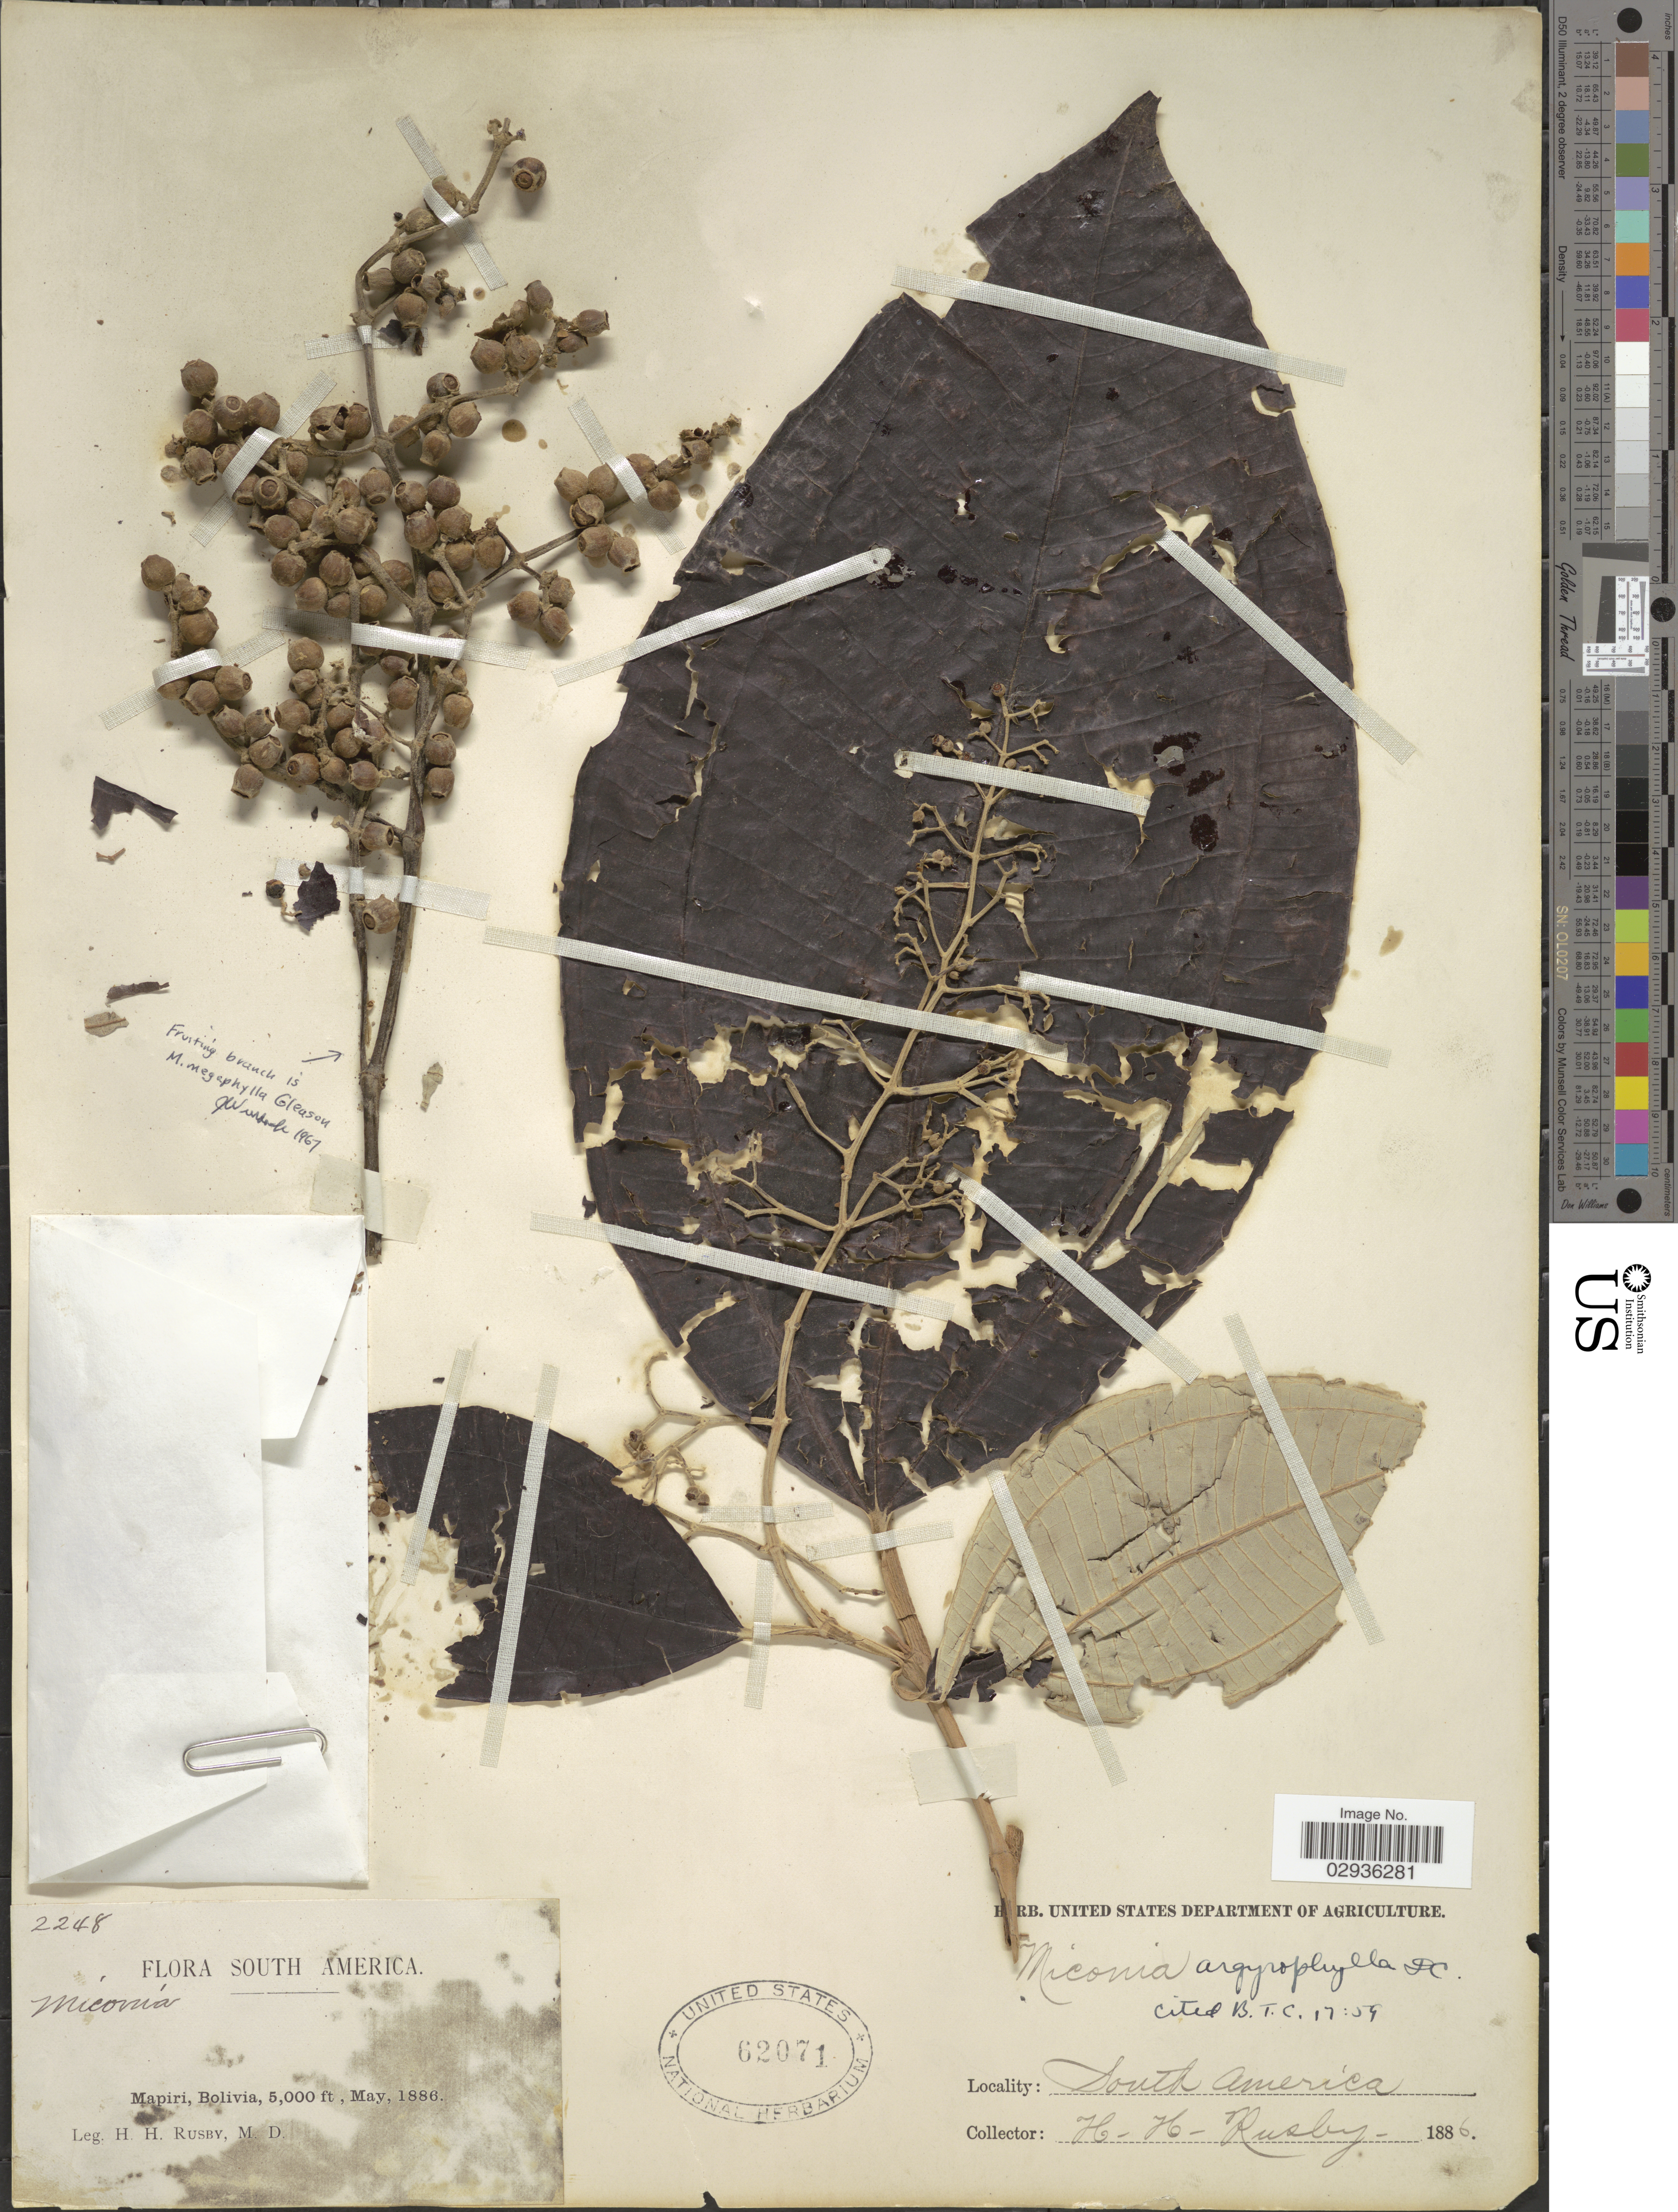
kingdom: Plantae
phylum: Tracheophyta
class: Magnoliopsida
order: Myrtales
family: Melastomataceae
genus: Miconia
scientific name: Miconia argyrophylla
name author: DC.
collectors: H. H. Rusby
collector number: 2248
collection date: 1886-05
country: Bolivia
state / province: La Páz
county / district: Larecaja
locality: Mapiri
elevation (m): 1524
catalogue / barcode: US 62071